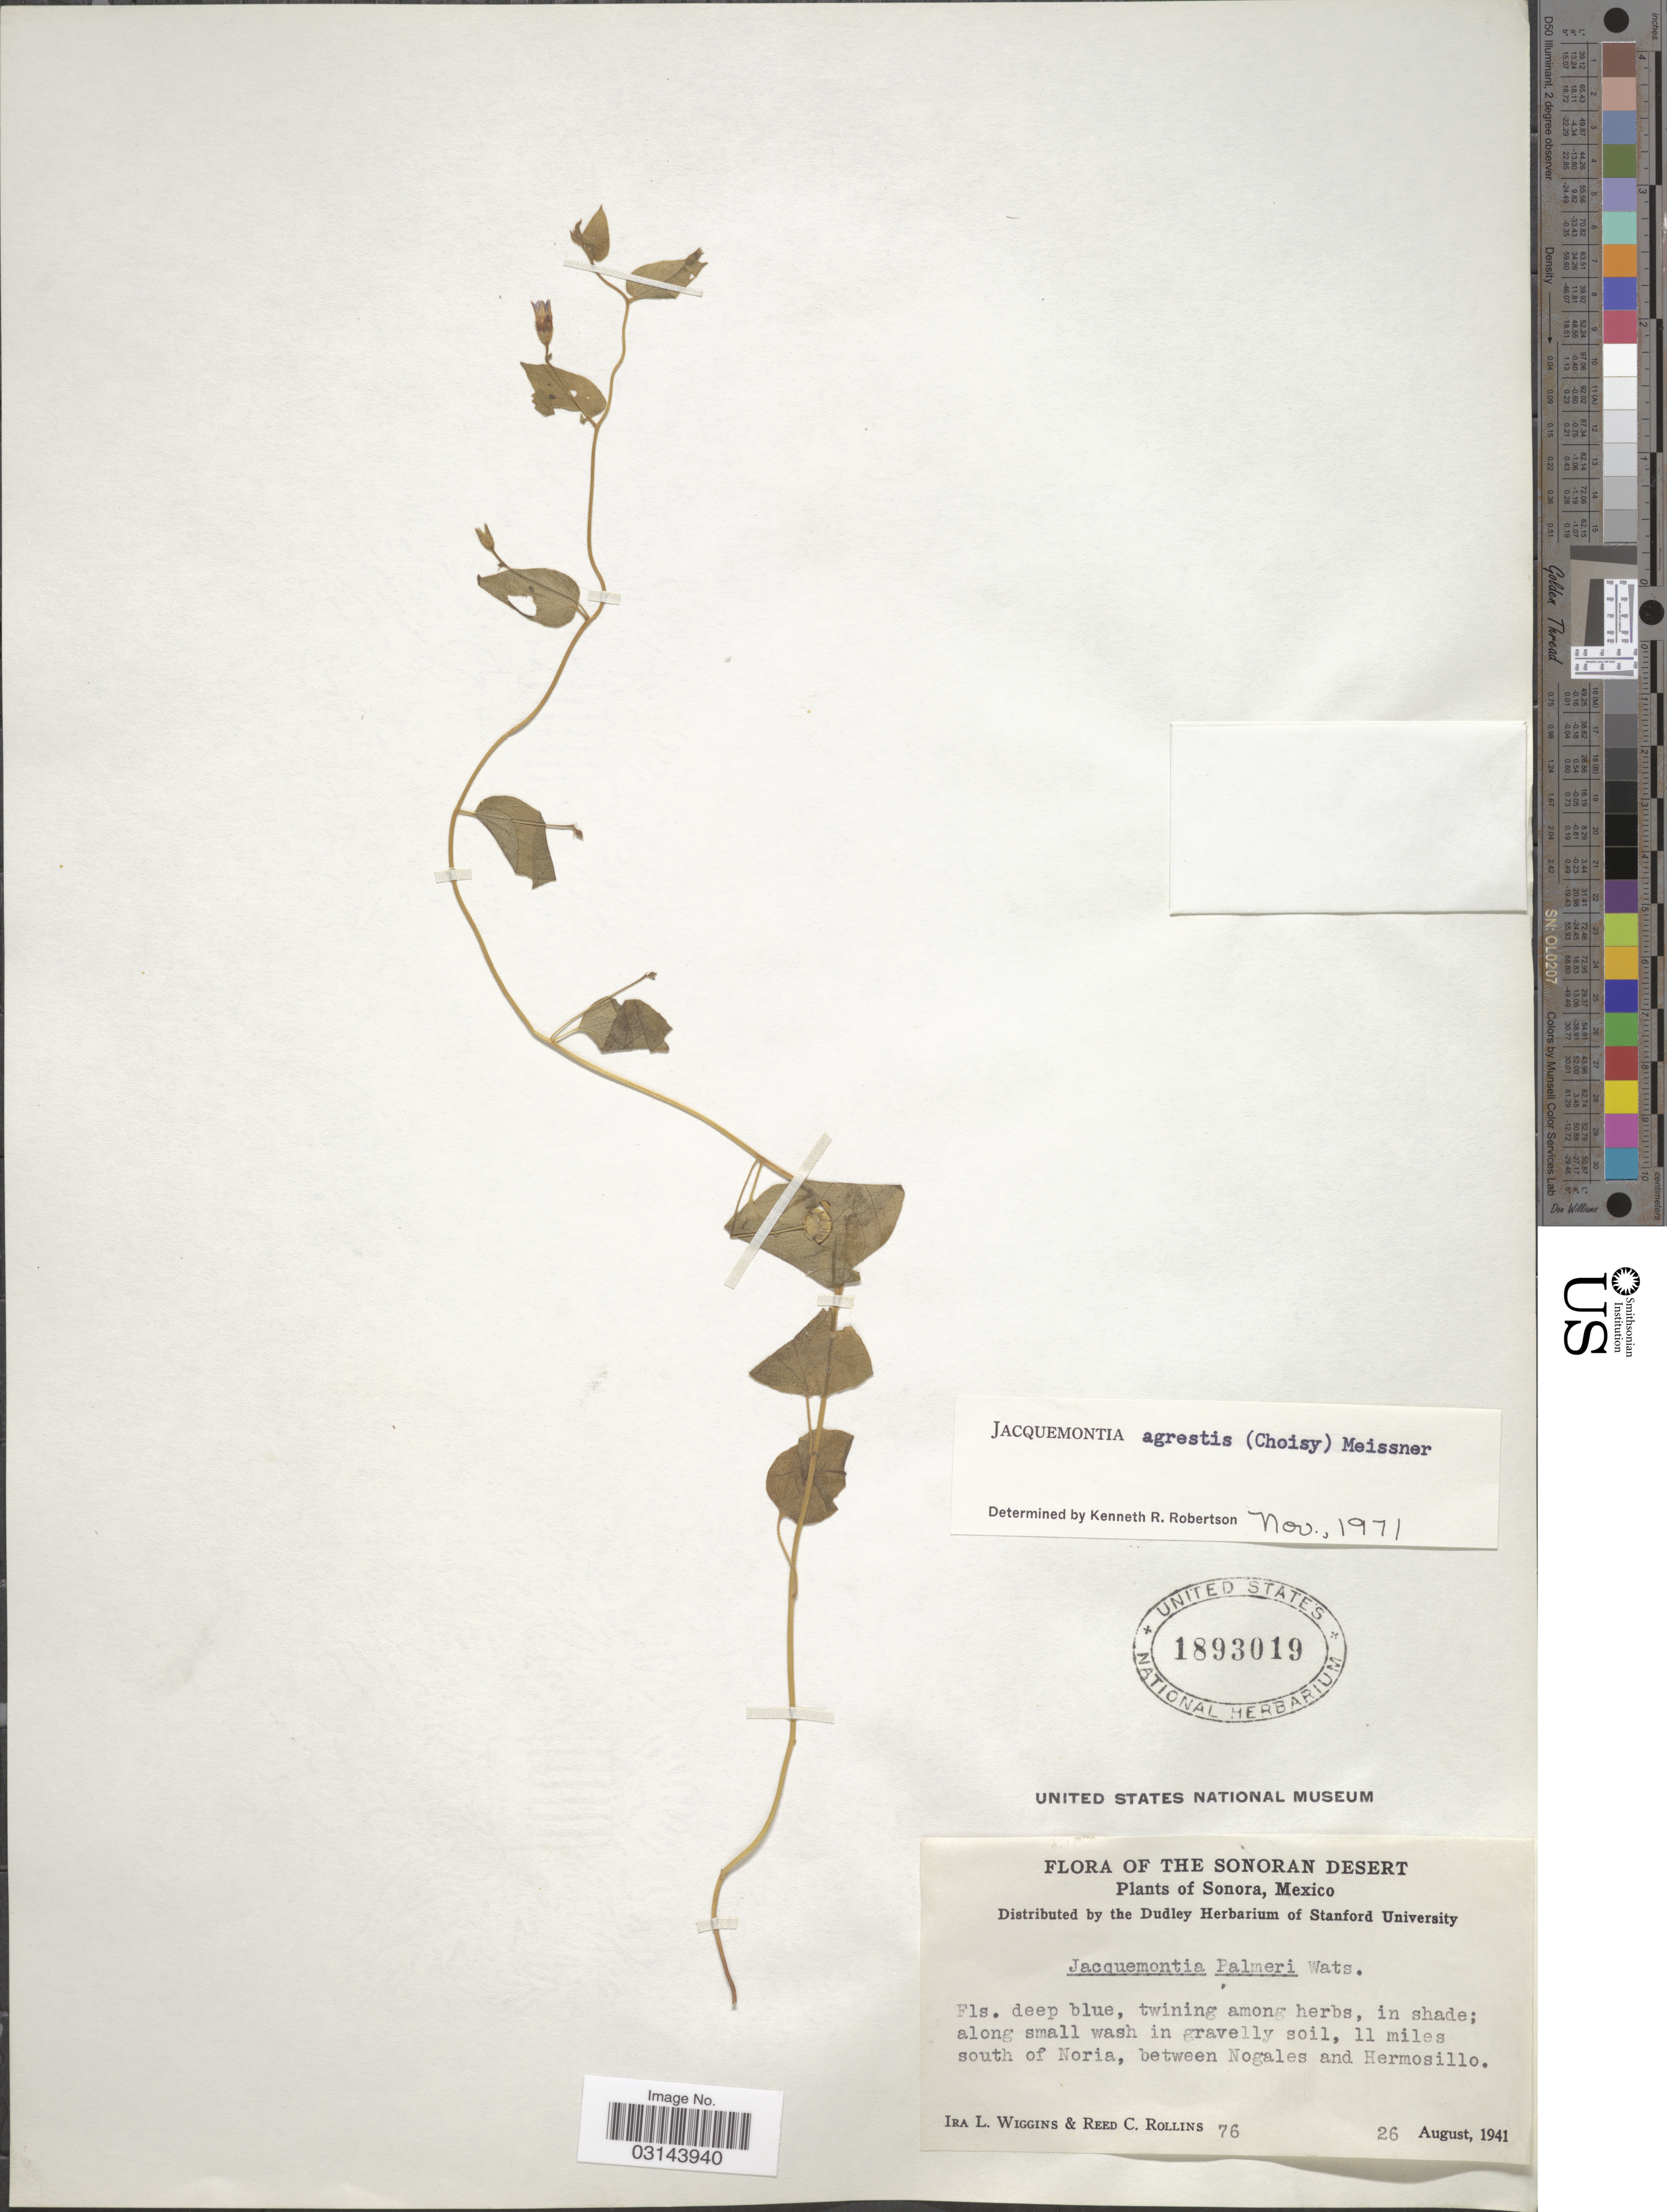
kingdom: Plantae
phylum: Tracheophyta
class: Magnoliopsida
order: Solanales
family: Convolvulaceae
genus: Jacquemontia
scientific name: Jacquemontia agrestis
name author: (Mart. ex Choisy) Meisn.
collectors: I. L. Wiggins & R. C. Rollins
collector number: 76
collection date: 1941-08-26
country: Mexico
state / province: Sonora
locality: The Sonoran Desert. 11 miles south of Noria, between Nogales and Hermosillo.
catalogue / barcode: US 1893019